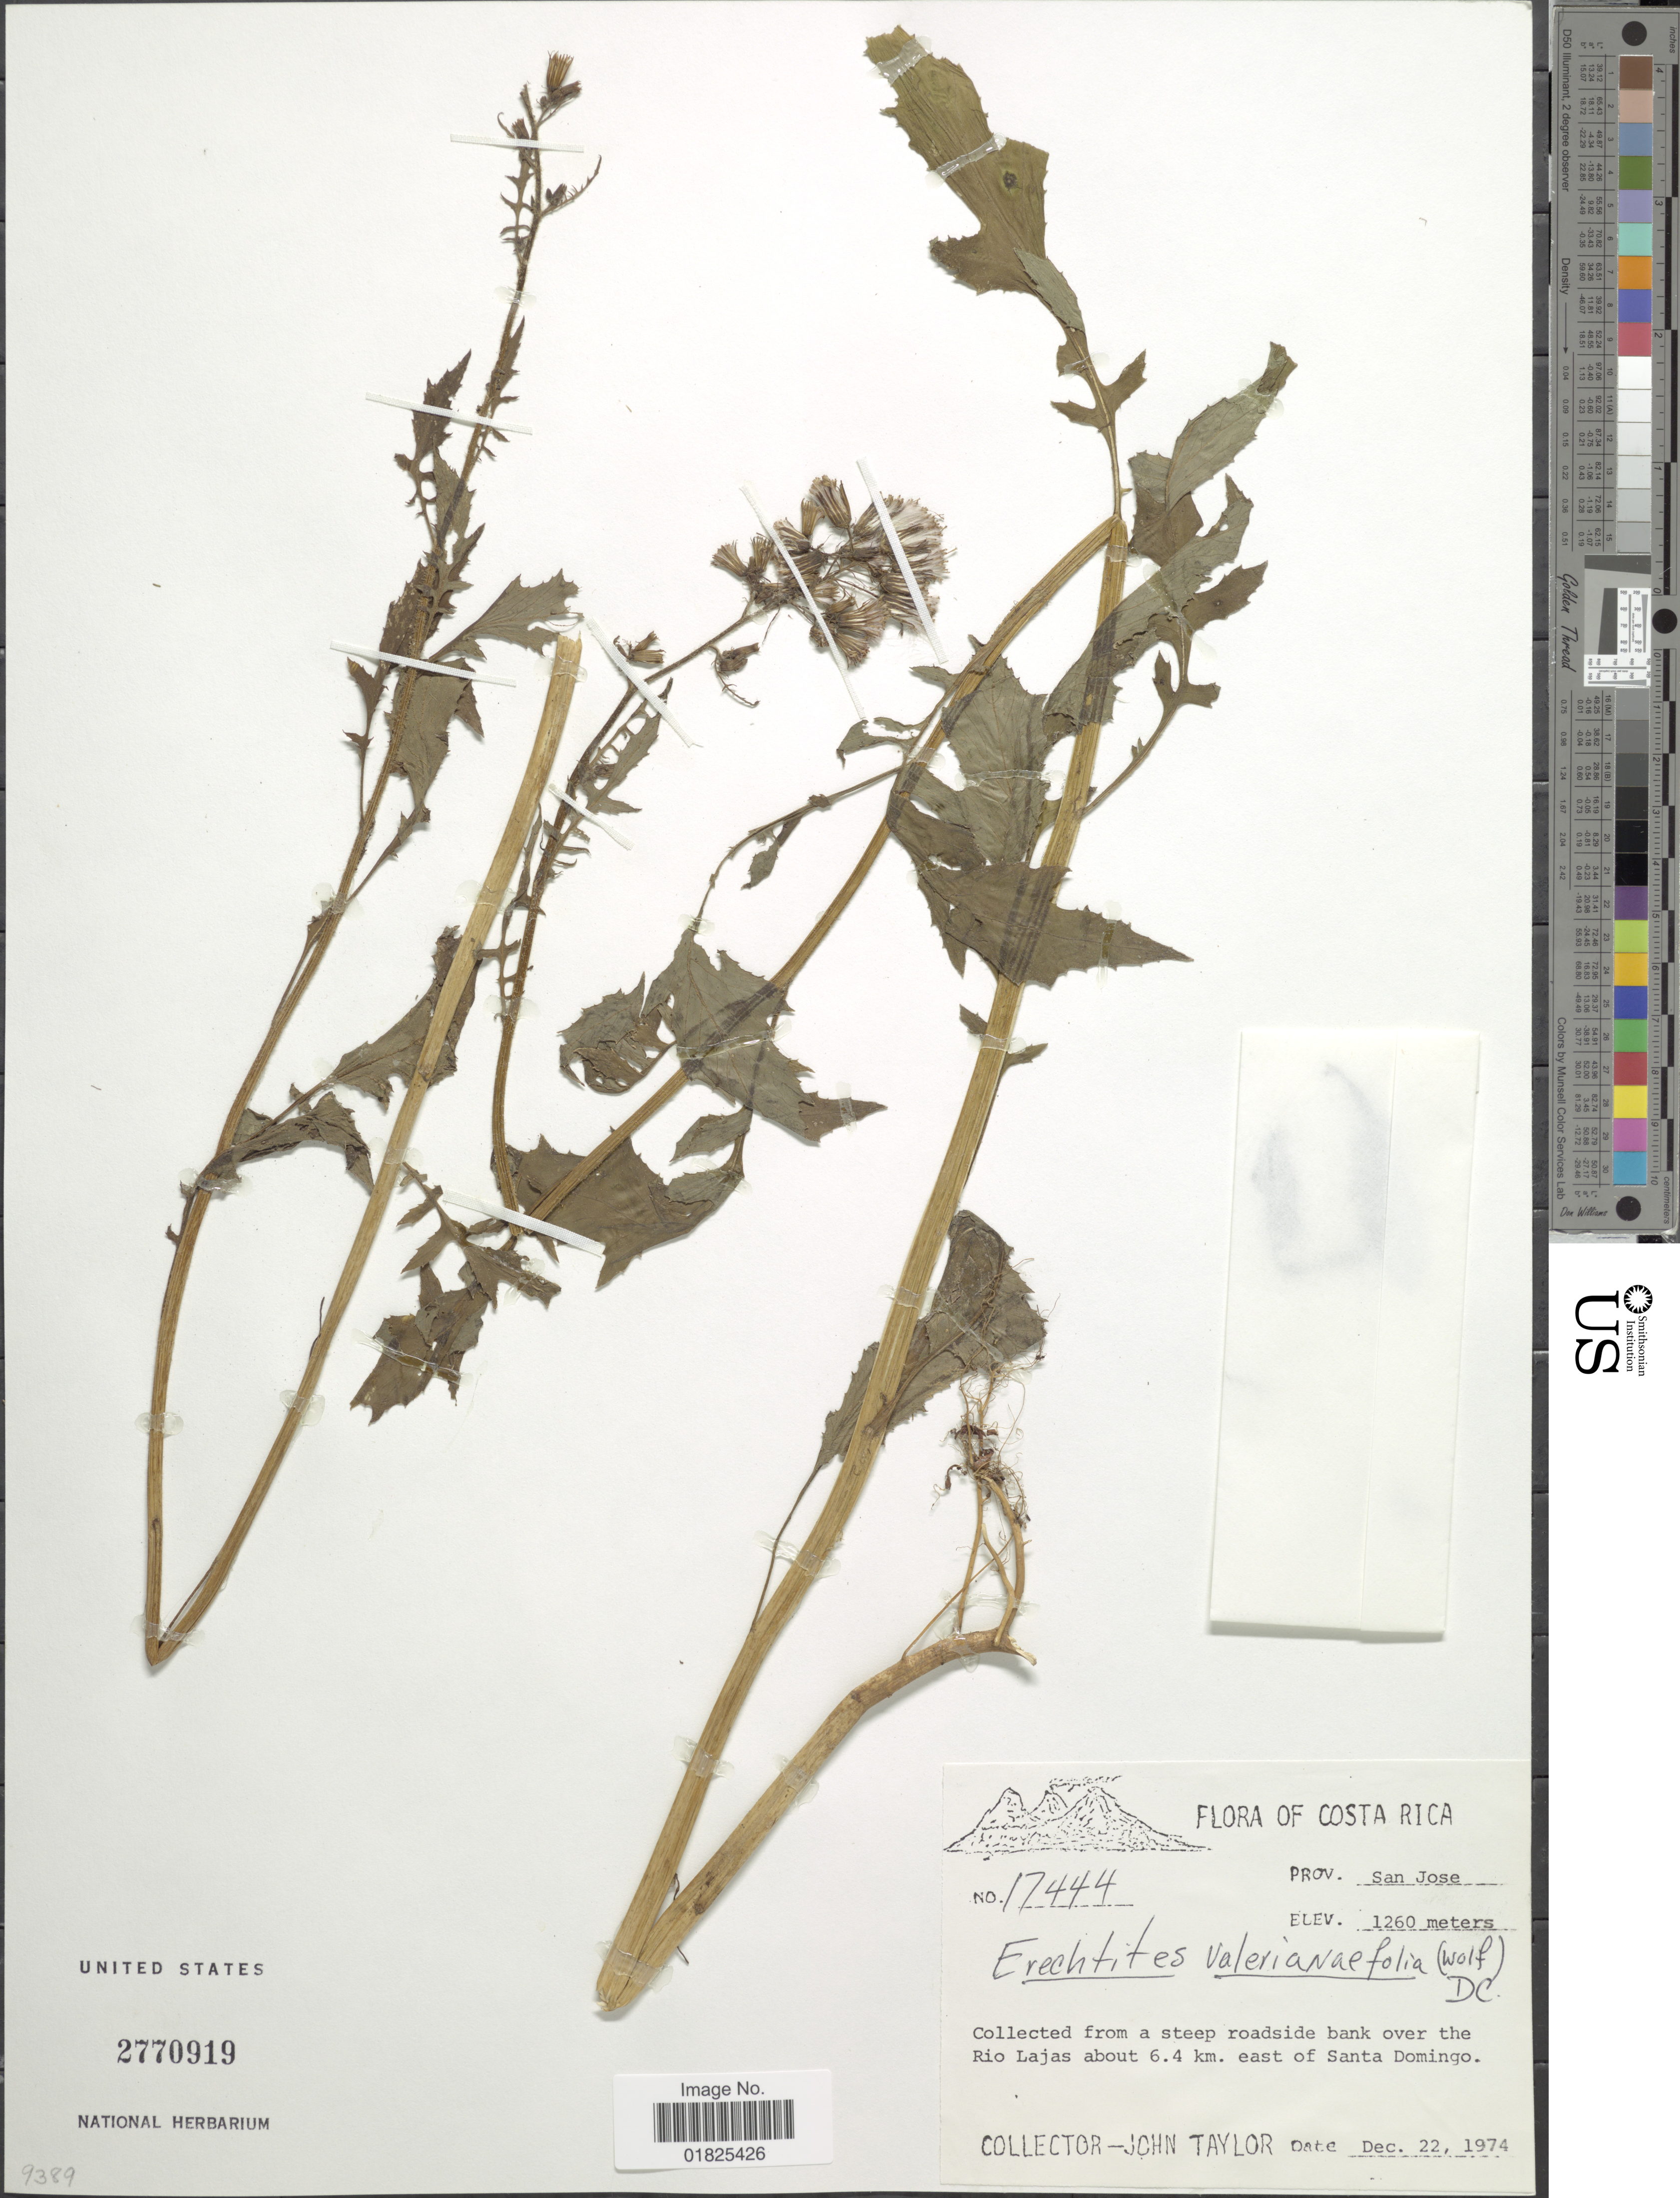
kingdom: Plantae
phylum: Tracheophyta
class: Magnoliopsida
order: Asterales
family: Asteraceae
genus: Erechtites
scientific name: Erechtites valerianifolius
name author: (Link ex Spreng.) DC.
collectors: J. Taylor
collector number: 17444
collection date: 1974-12-22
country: Costa Rica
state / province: San José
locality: Bank over he Rio Lajas about 6.4 km. east of Santa Domingo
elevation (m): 1260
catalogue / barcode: US 2770919